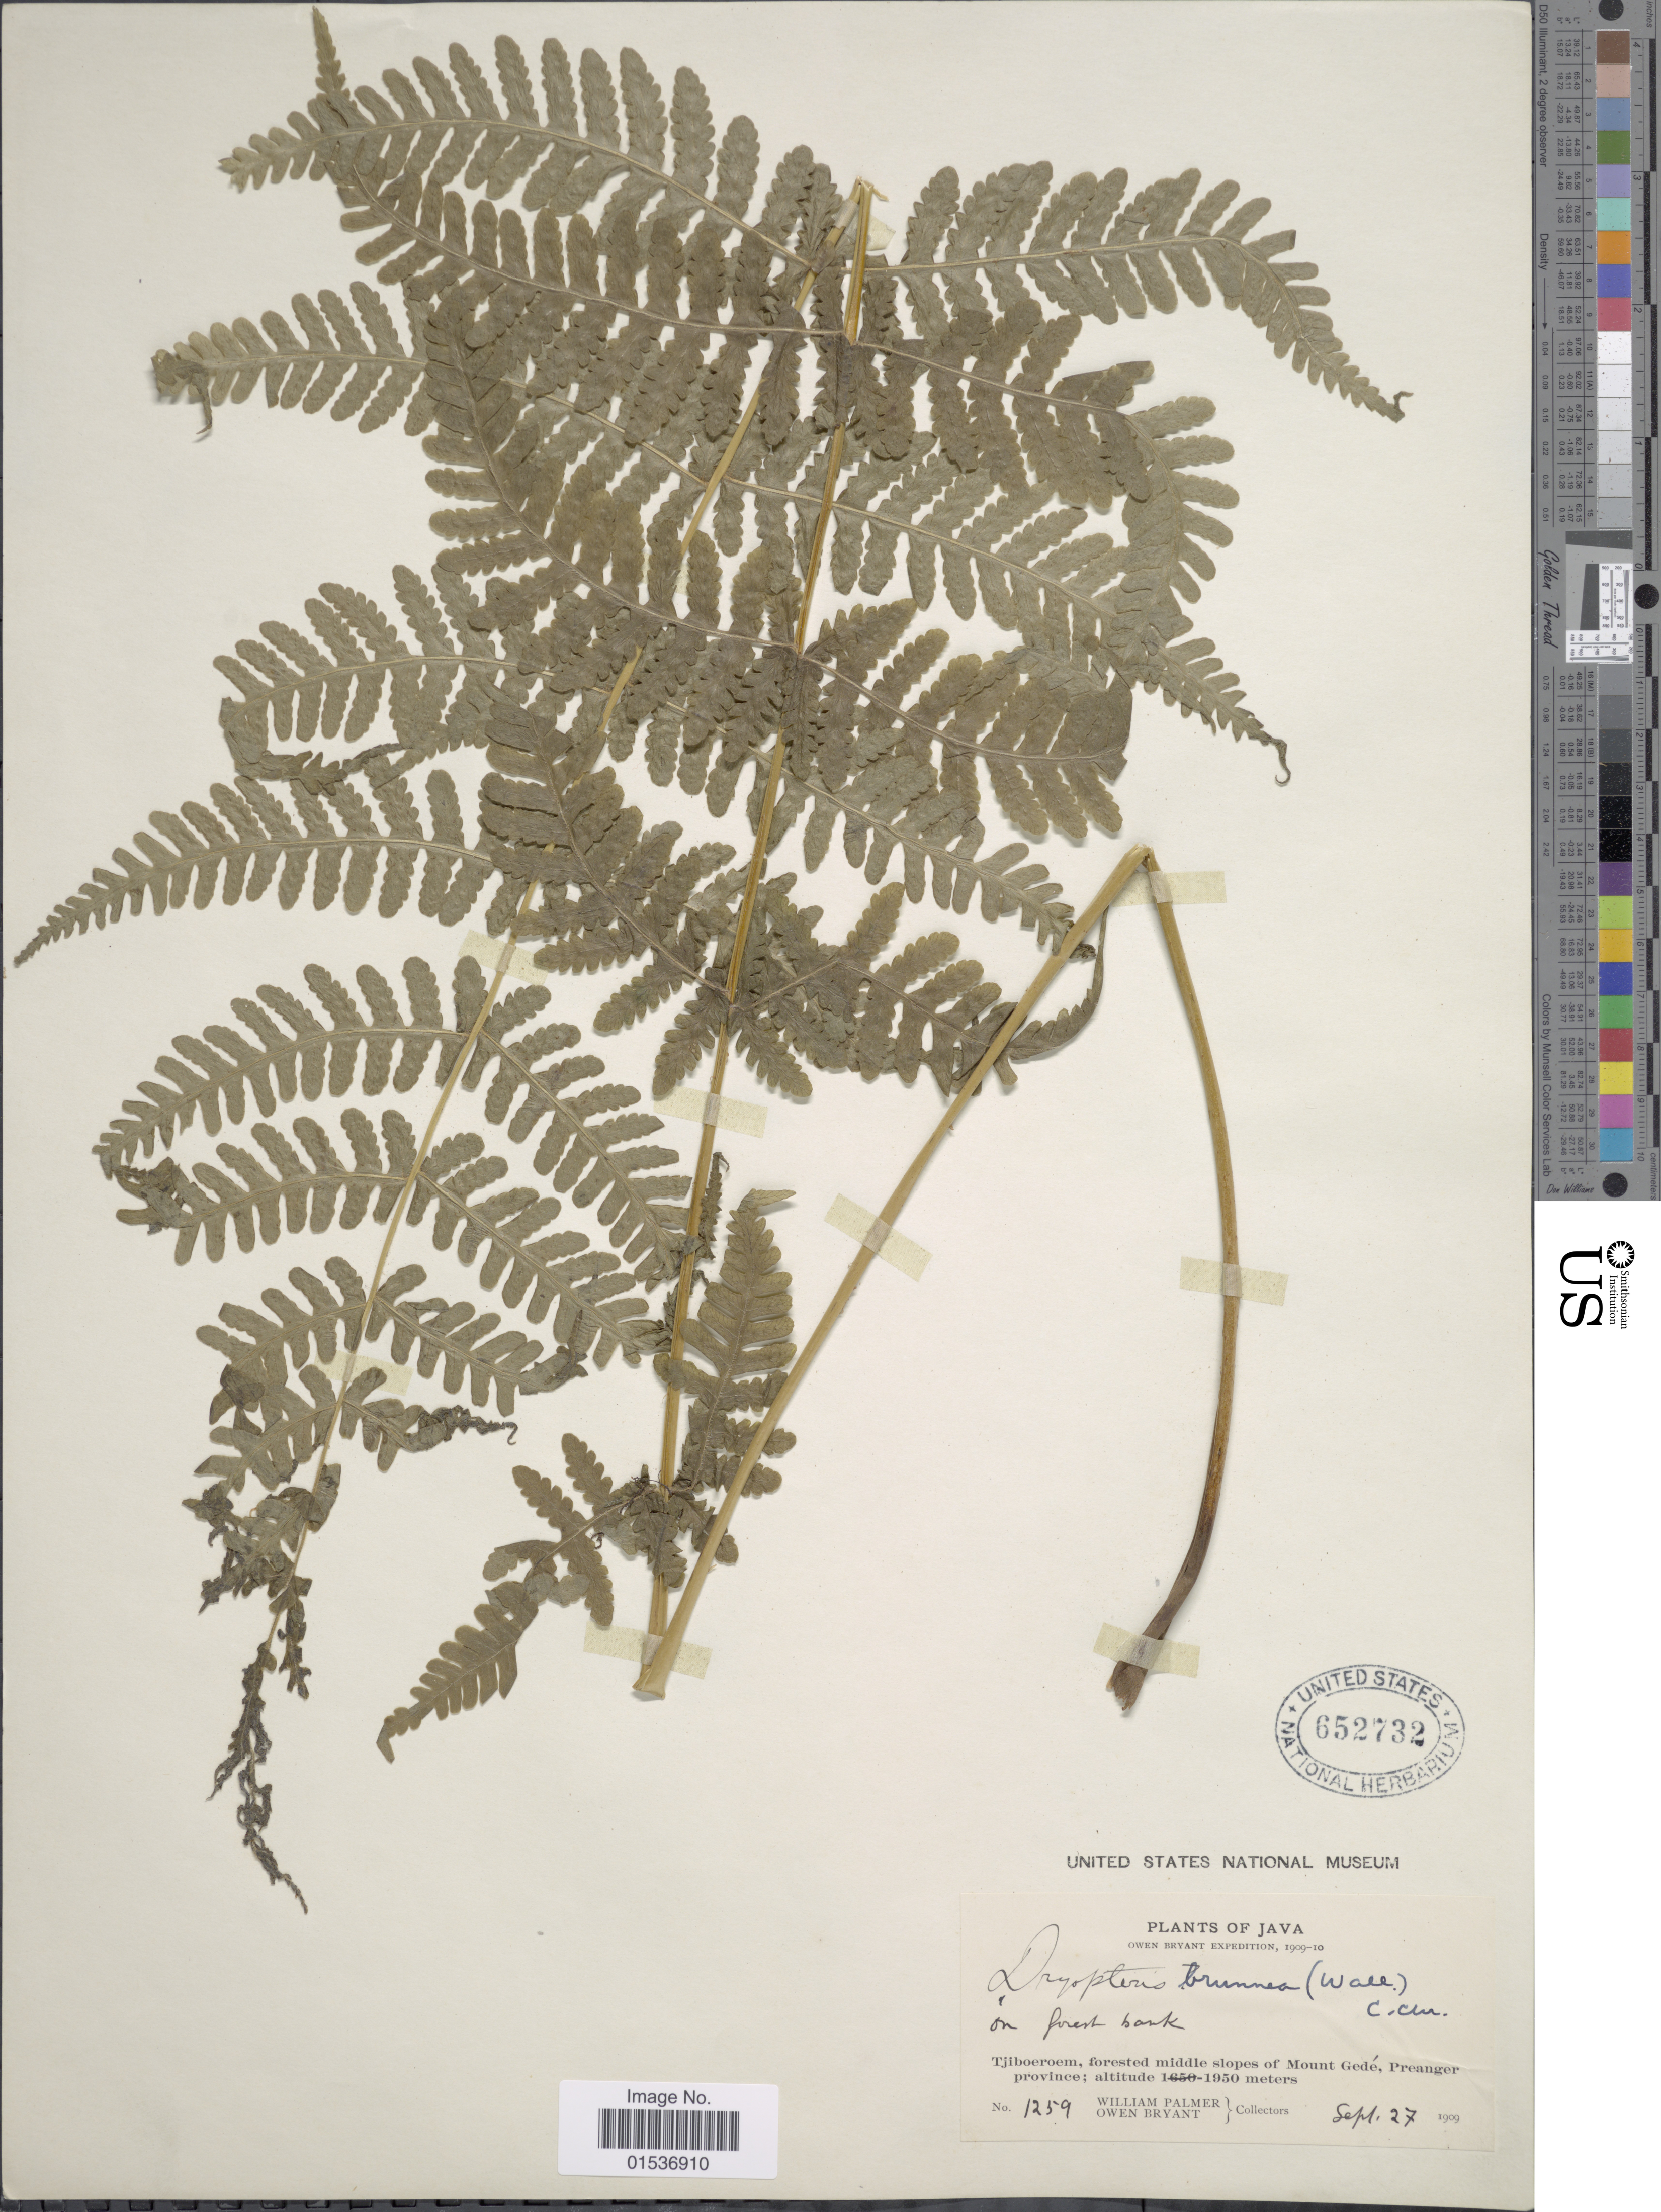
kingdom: Plantae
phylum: Tracheophyta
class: Polypodiopsida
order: Polypodiales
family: Thelypteridaceae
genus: Pseudophegopteris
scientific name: Pseudophegopteris paludosa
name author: (Blume) Ching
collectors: W. Palmer & O. Bryant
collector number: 1259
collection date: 1909-09-27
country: Indonesia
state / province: Java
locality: Java. Tjiboeroem, forested middle slopes of Mount Gede, Preanger province.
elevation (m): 1950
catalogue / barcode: US 652732